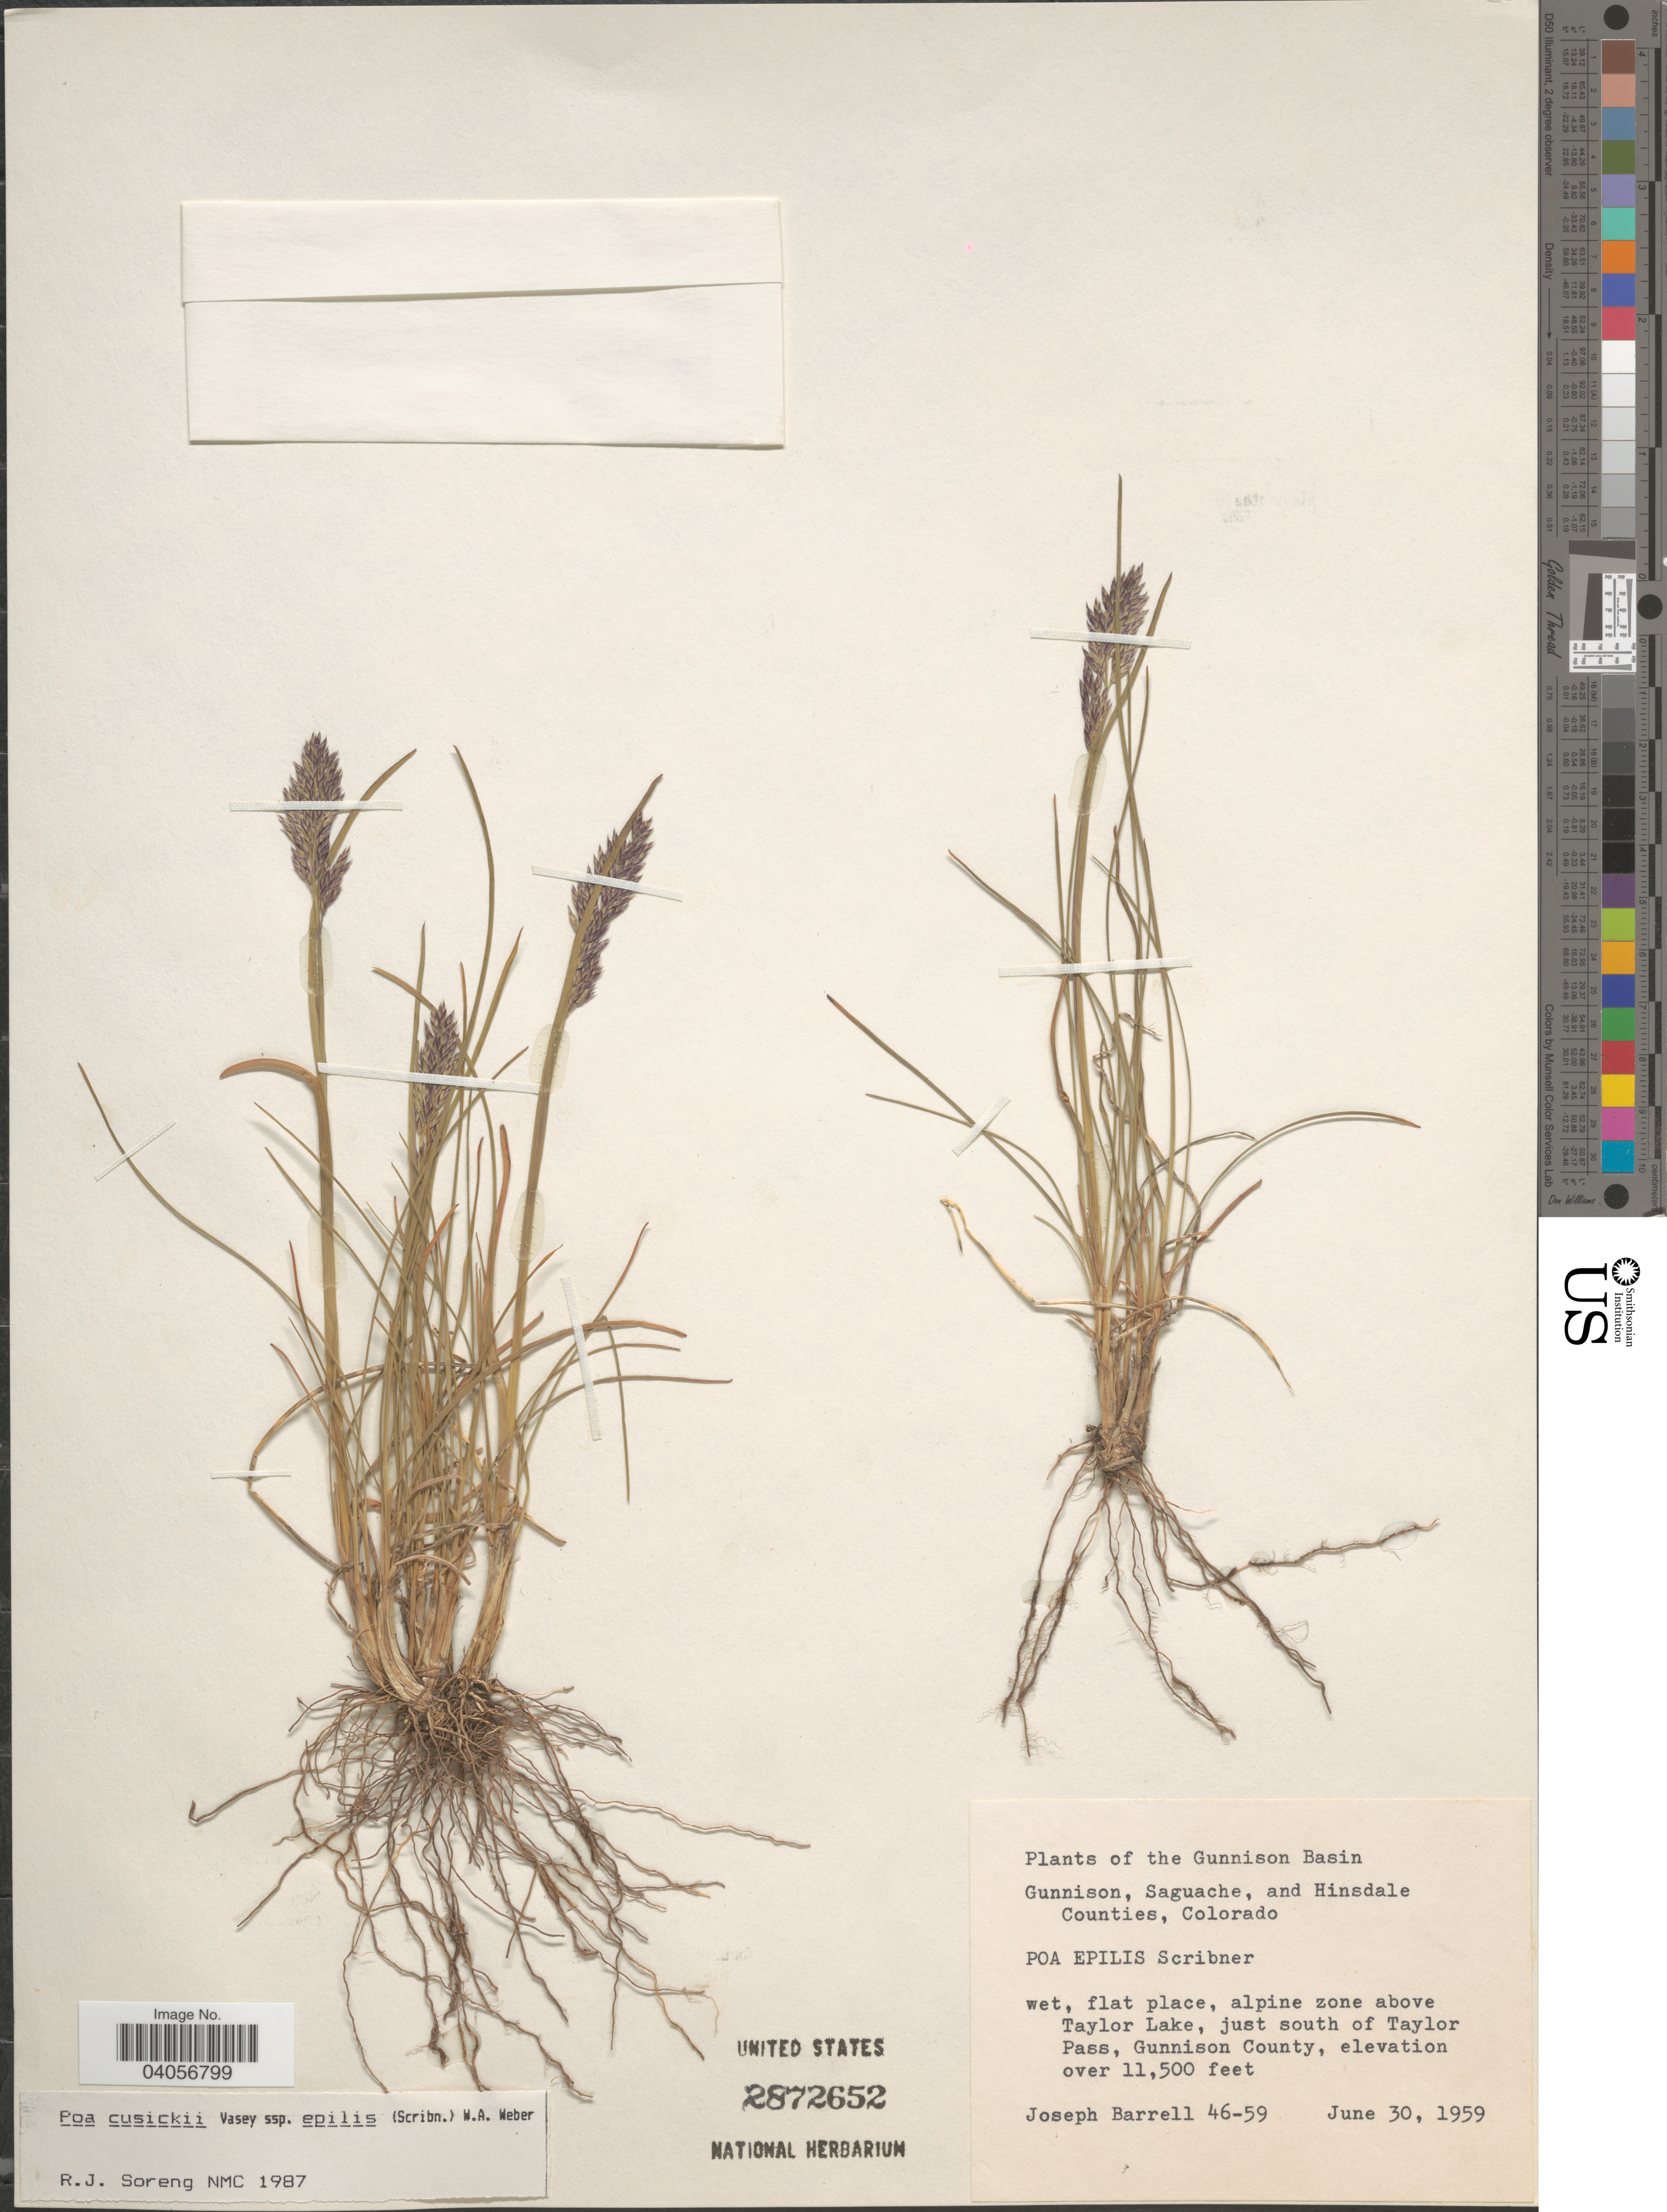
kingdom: Plantae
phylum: Tracheophyta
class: Liliopsida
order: Poales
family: Poaceae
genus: Poa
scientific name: Poa cusickii subsp. epilis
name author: (Scribn.) W.A. Weber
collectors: J. Barrell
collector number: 46-59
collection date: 1959-06-30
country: United States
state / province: Colorado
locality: Gunnison Basin. wet, flat place, alpine zone above Taylor Lake, just south of Taylor Pass, Gunnison County.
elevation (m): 3505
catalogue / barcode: US 2872652